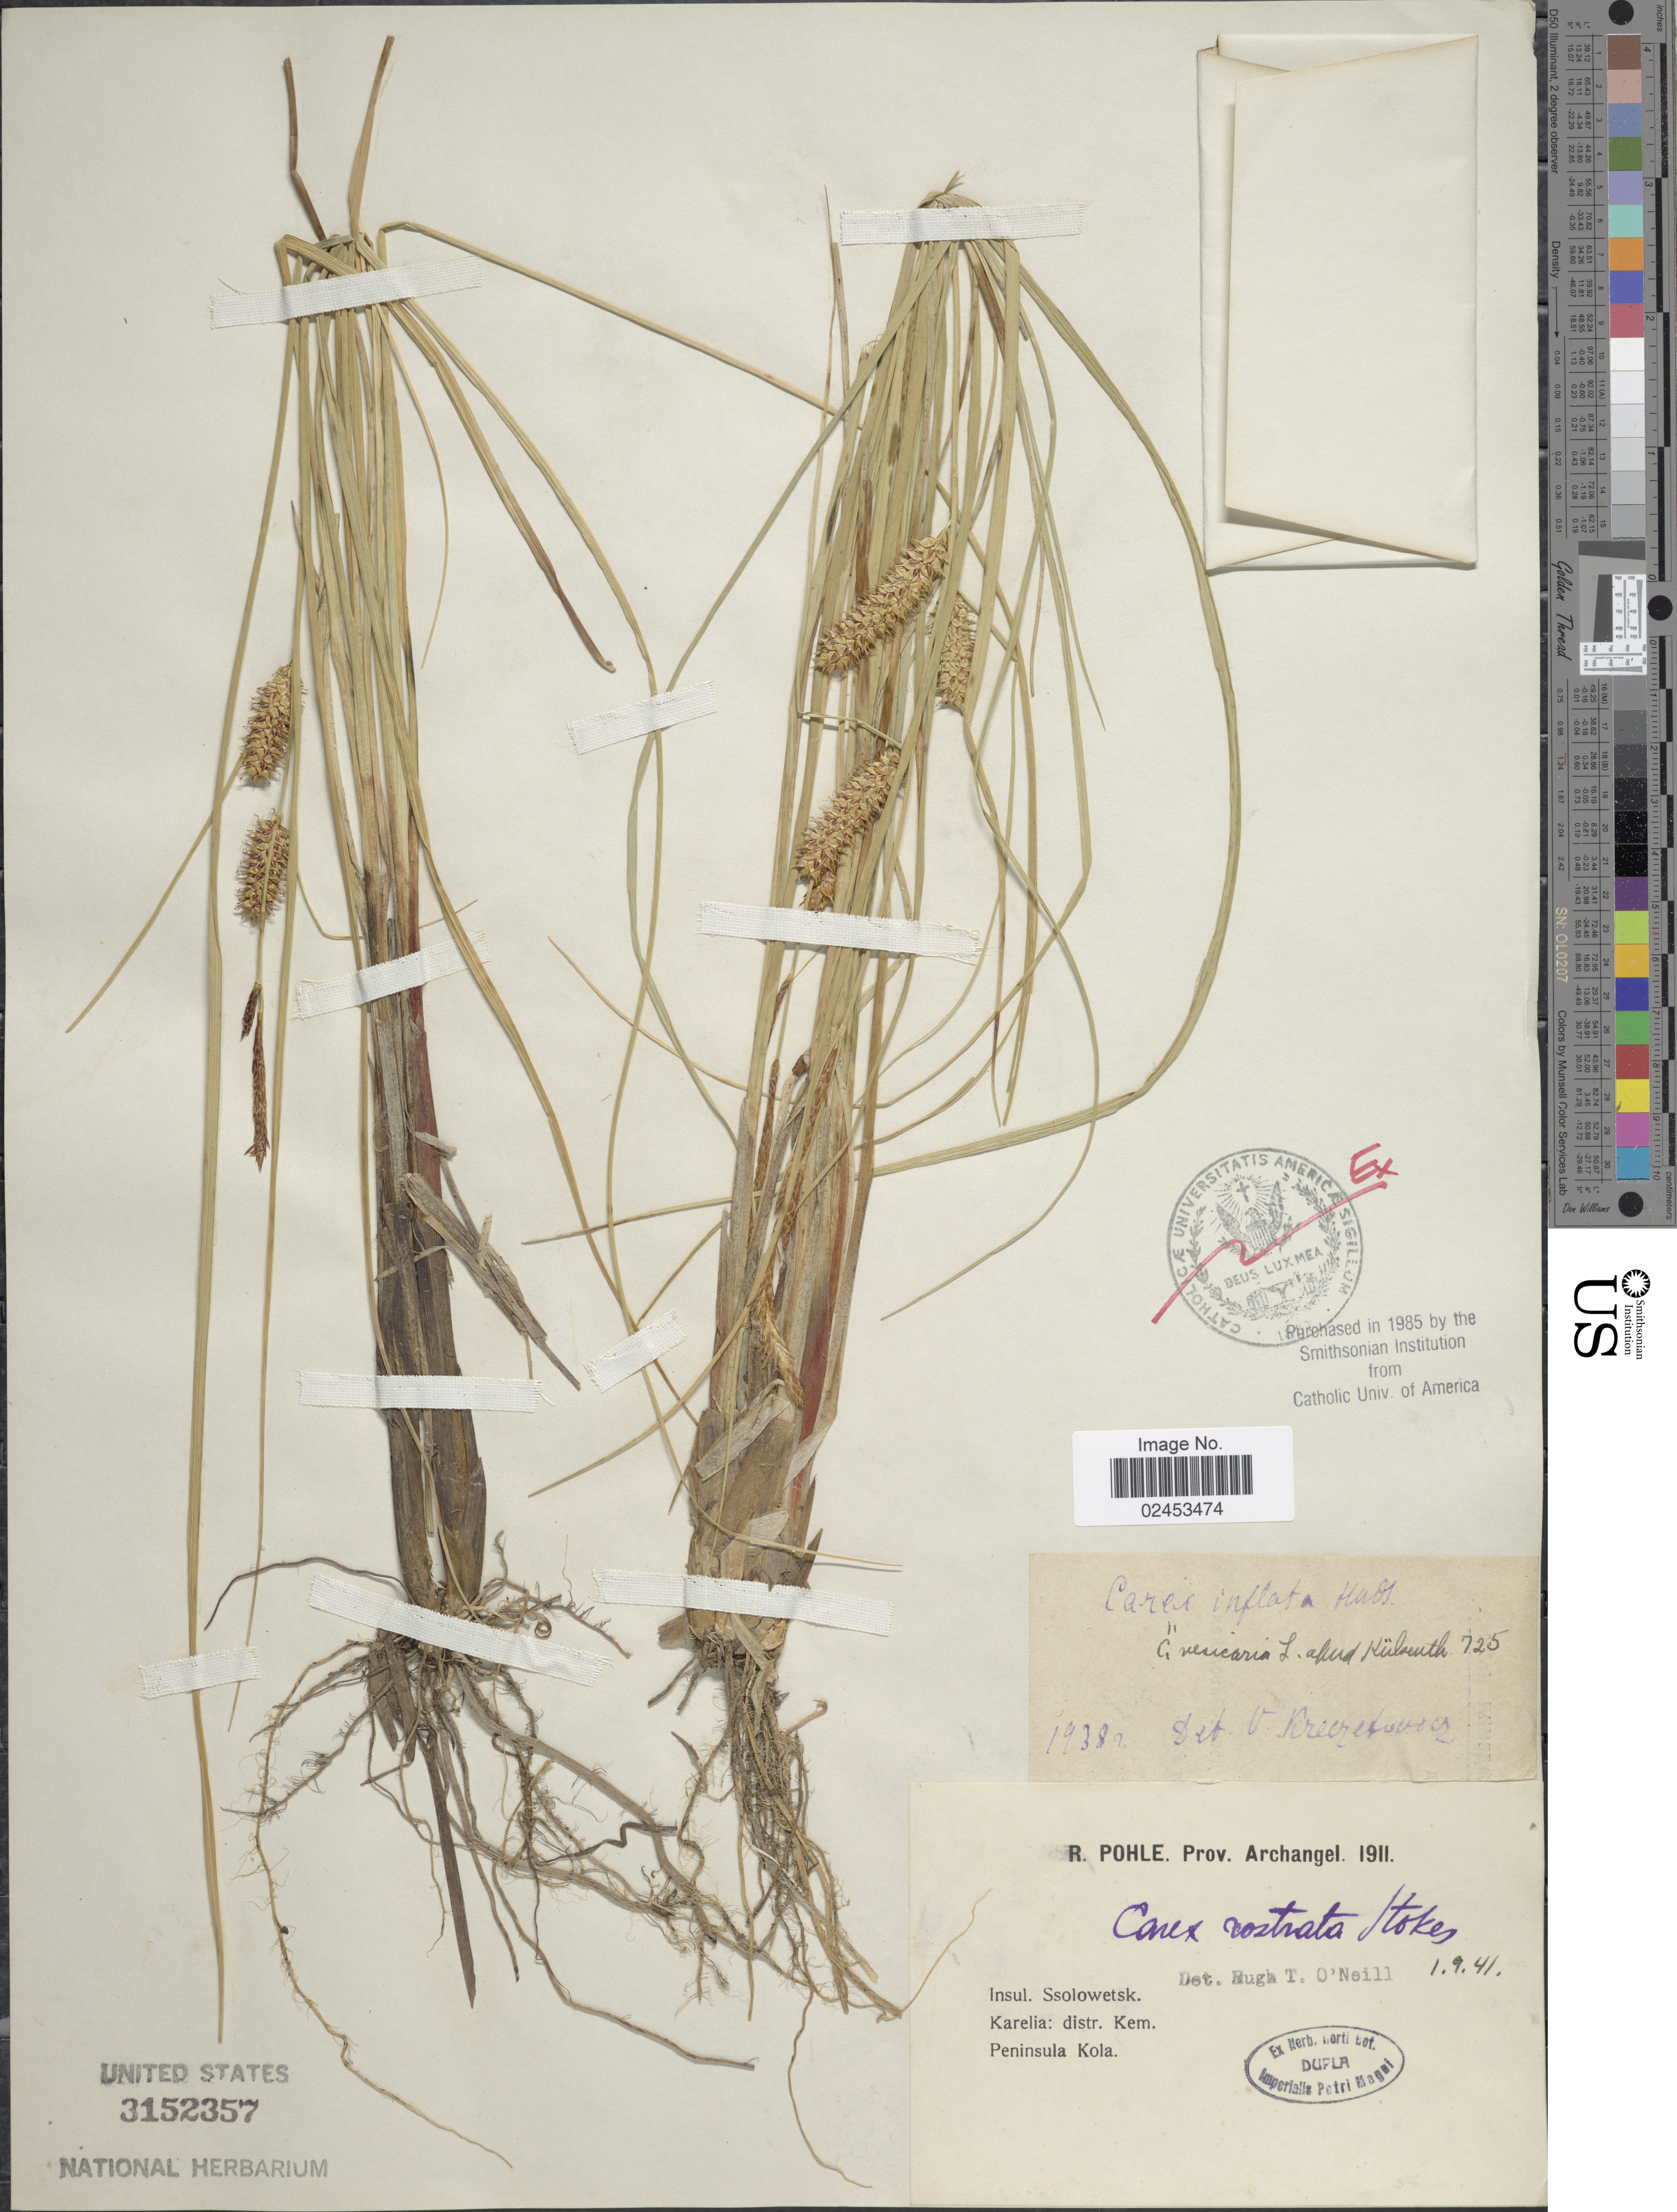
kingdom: Plantae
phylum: Tracheophyta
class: Liliopsida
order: Poales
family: Cyperaceae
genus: Carex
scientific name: Carex vesicaria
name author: L.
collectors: R. Pohle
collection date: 1911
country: Russian Federation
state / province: Karelia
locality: Prov. Archangel, Insul. Ssolowetsk. Karelia: distr. Kem. Peninsula Kola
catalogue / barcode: US 3152357